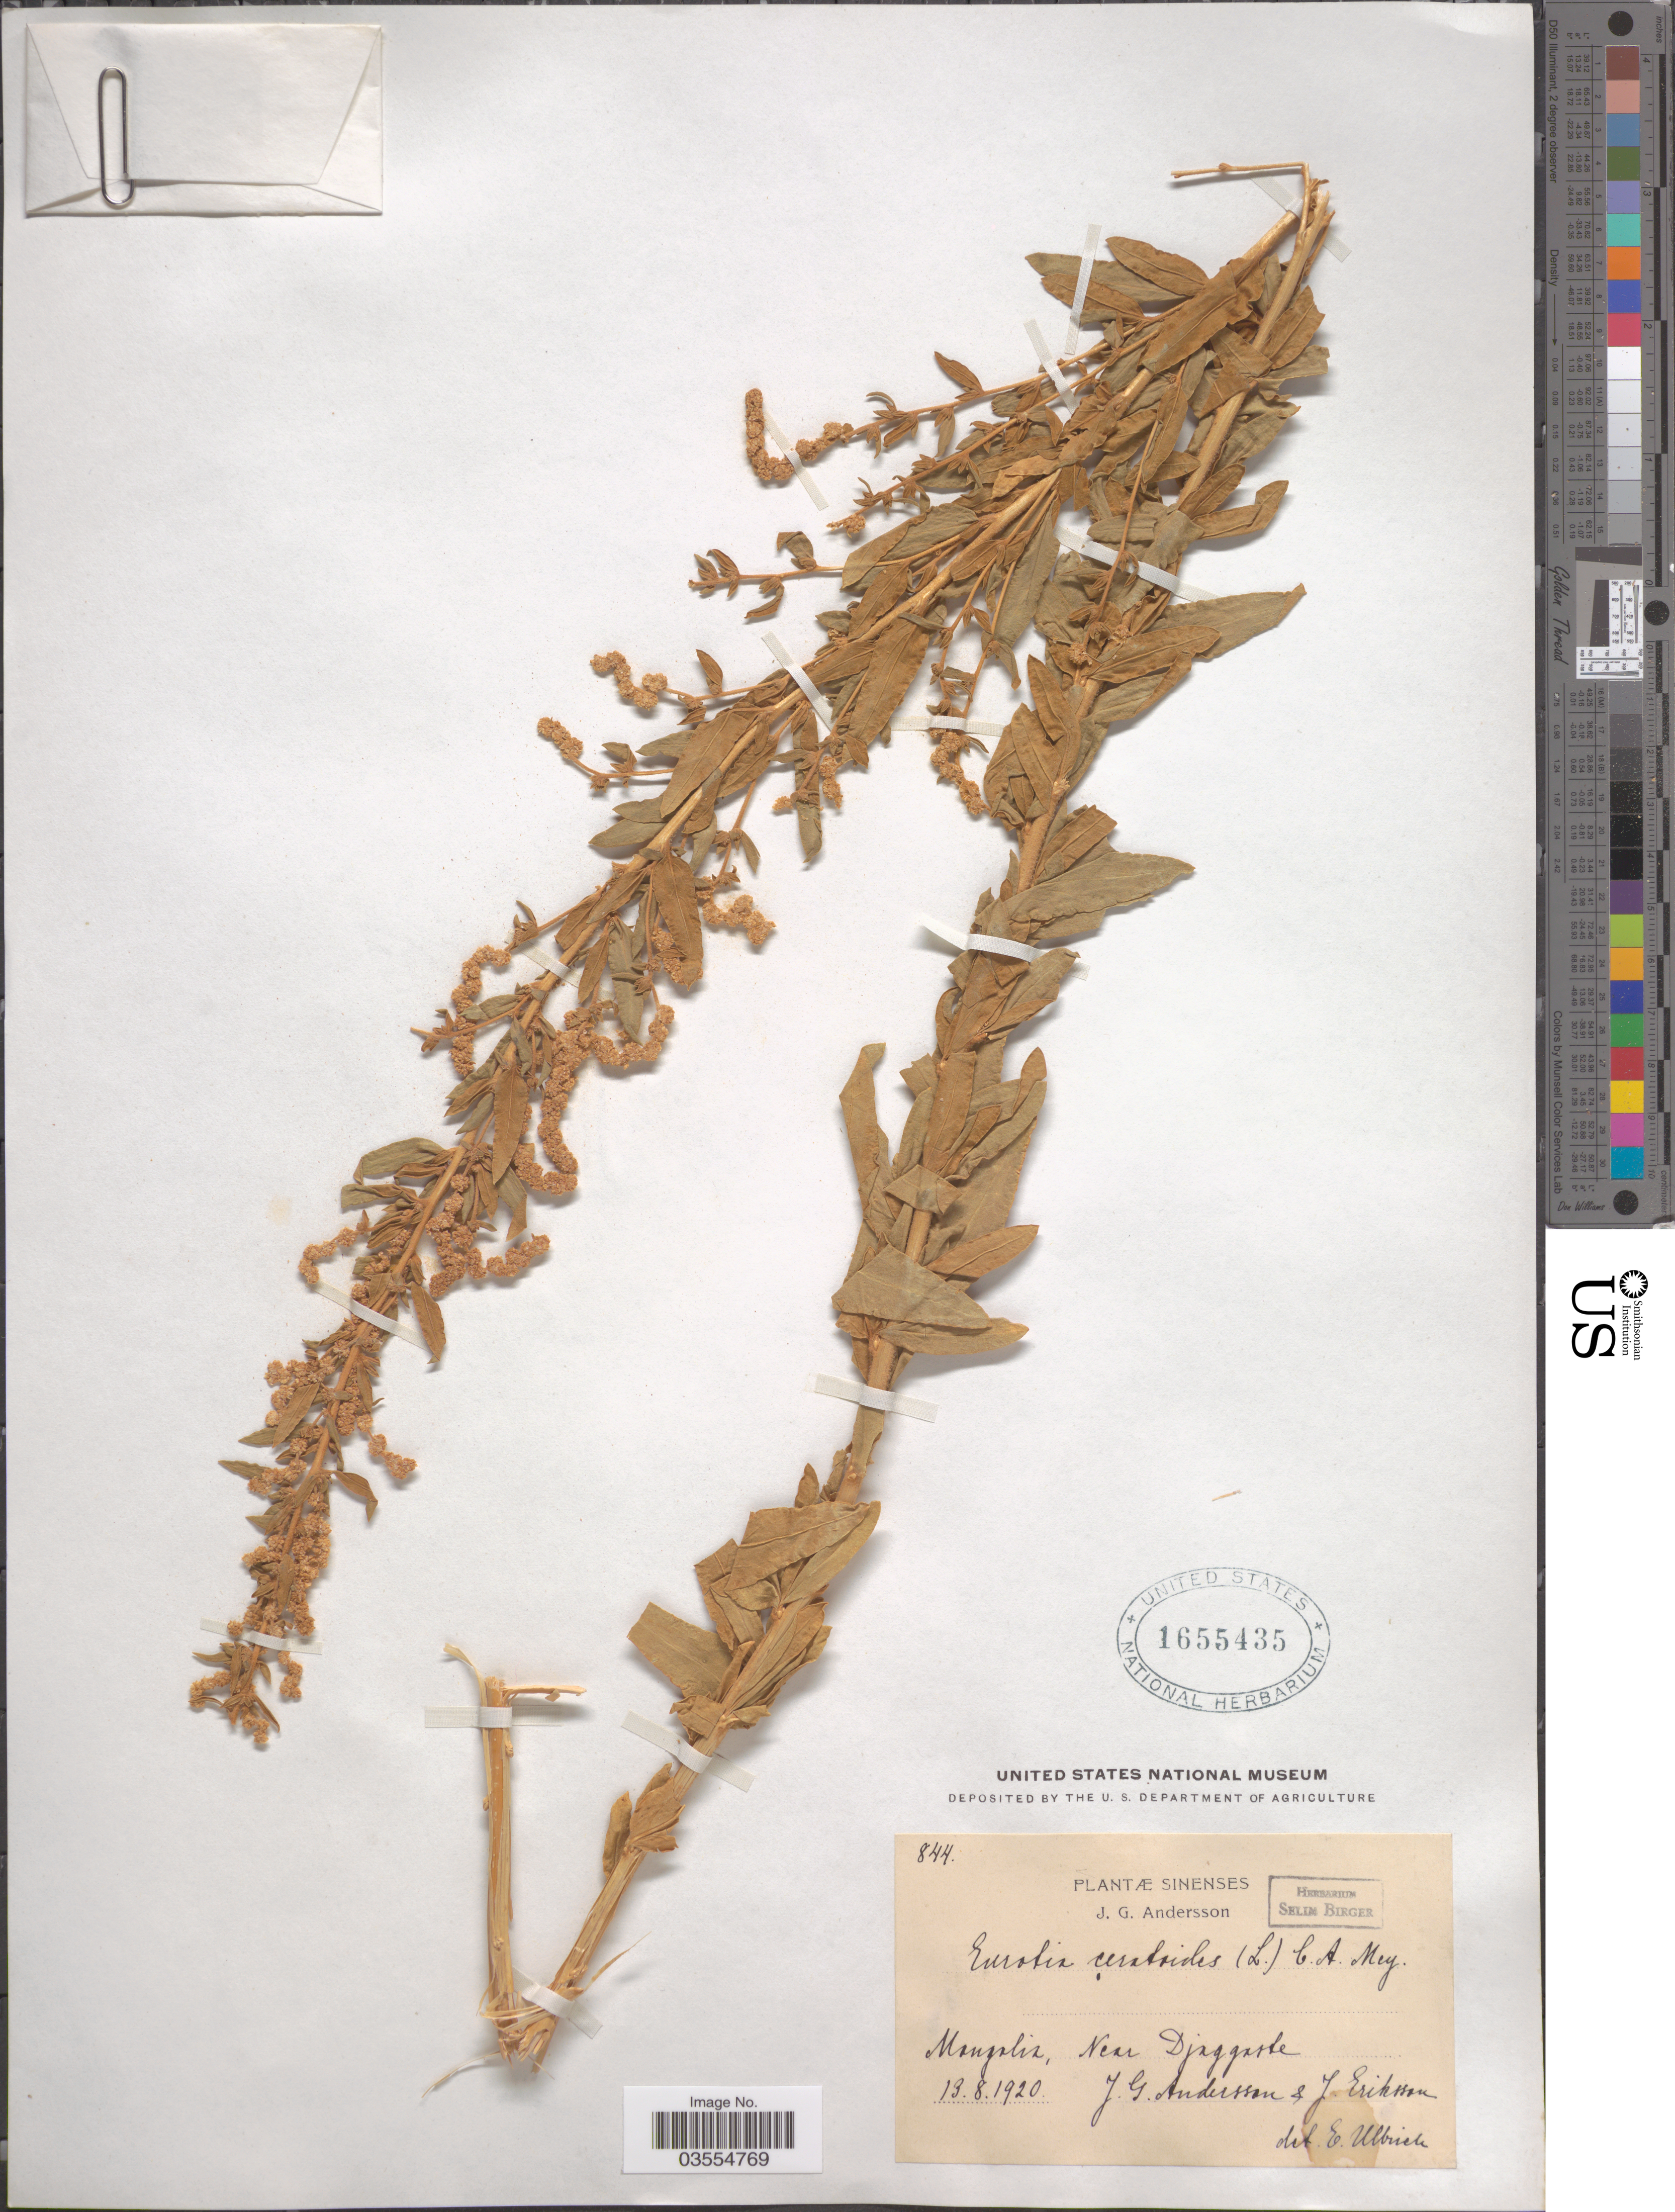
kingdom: Plantae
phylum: Tracheophyta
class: Magnoliopsida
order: Caryophyllales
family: Amaranthaceae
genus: Krascheninnikovia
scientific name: Krascheninnikovia ceratoides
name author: (L.) Gueldenst.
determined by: U.S. National Herbarium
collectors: J. G. Andersson & J. Eriksson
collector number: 844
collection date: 1920-08-13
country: Mongolia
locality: Near Djaggarte [interpreted].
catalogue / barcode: US 1655435